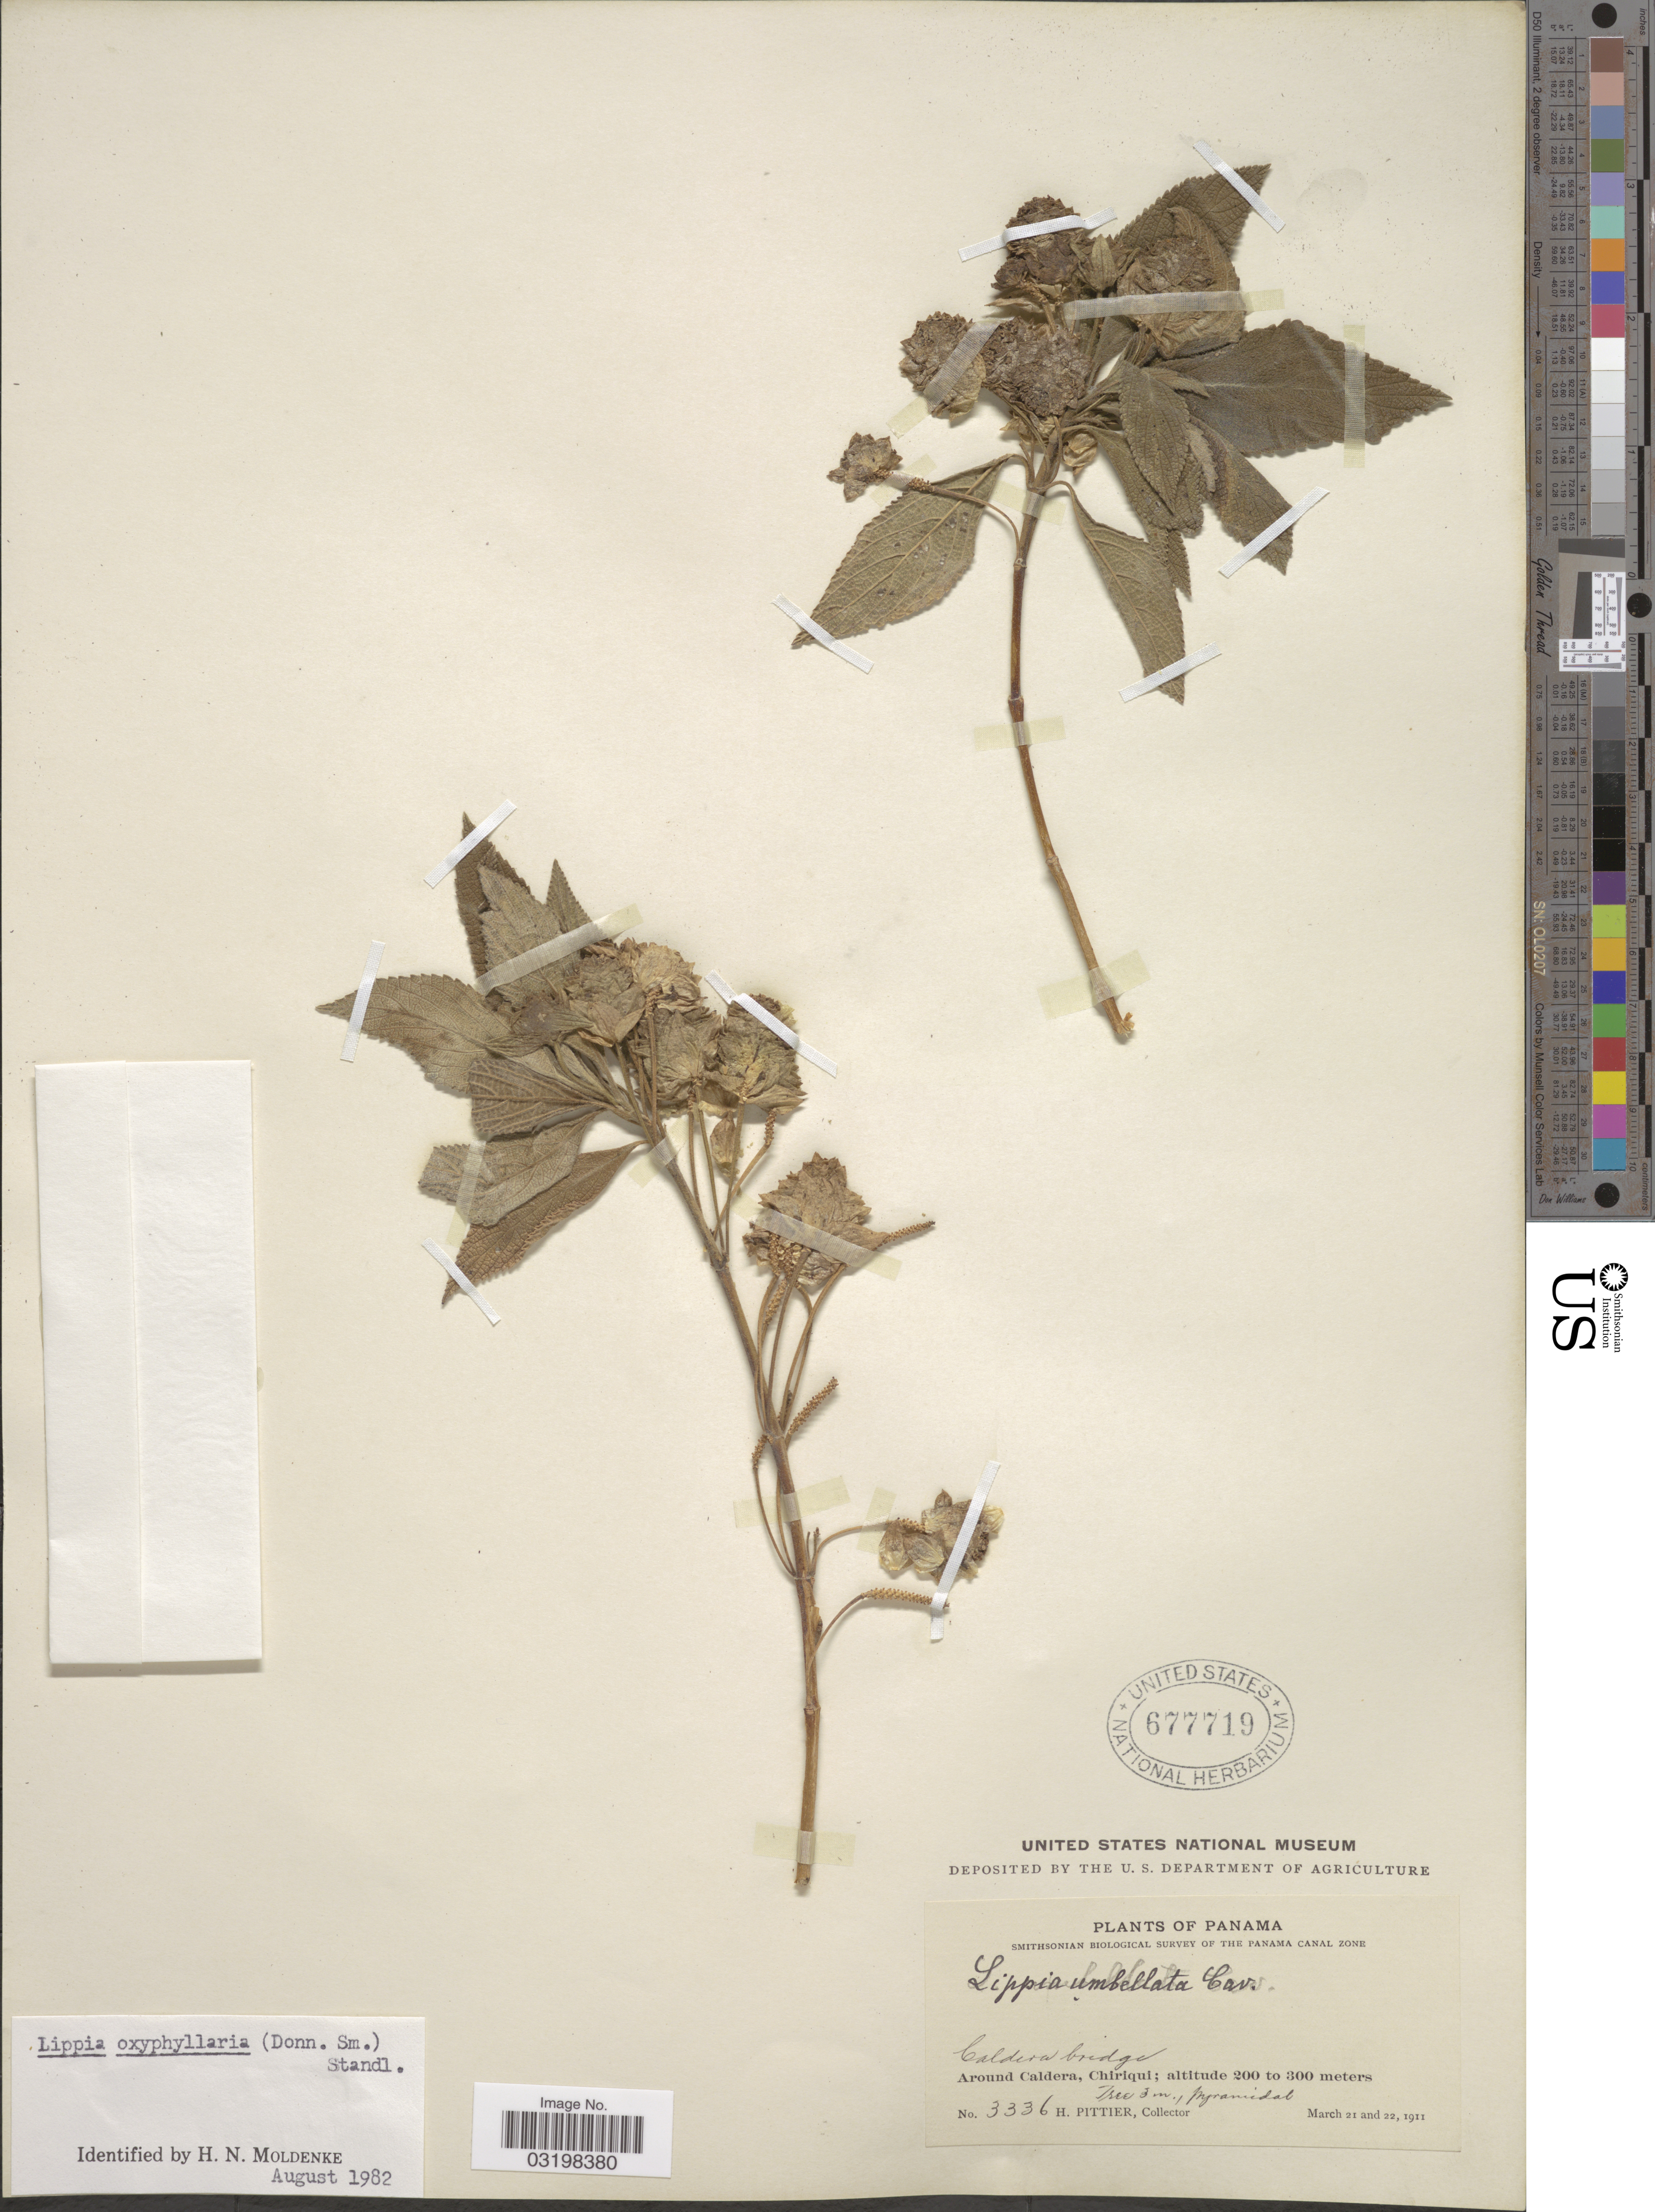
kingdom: Plantae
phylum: Tracheophyta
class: Magnoliopsida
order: Lamiales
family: Verbenaceae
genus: Lippia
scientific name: Lippia oxyphyllaria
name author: (Donn. Sm.) Standl.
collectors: H. F. Pittier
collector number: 3336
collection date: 1911-03-21/1911-03-22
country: Panama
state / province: Chiriqui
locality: The Panama Canal Zone. Caldera bridge. Around Caldera.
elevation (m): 200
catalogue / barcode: US 677719